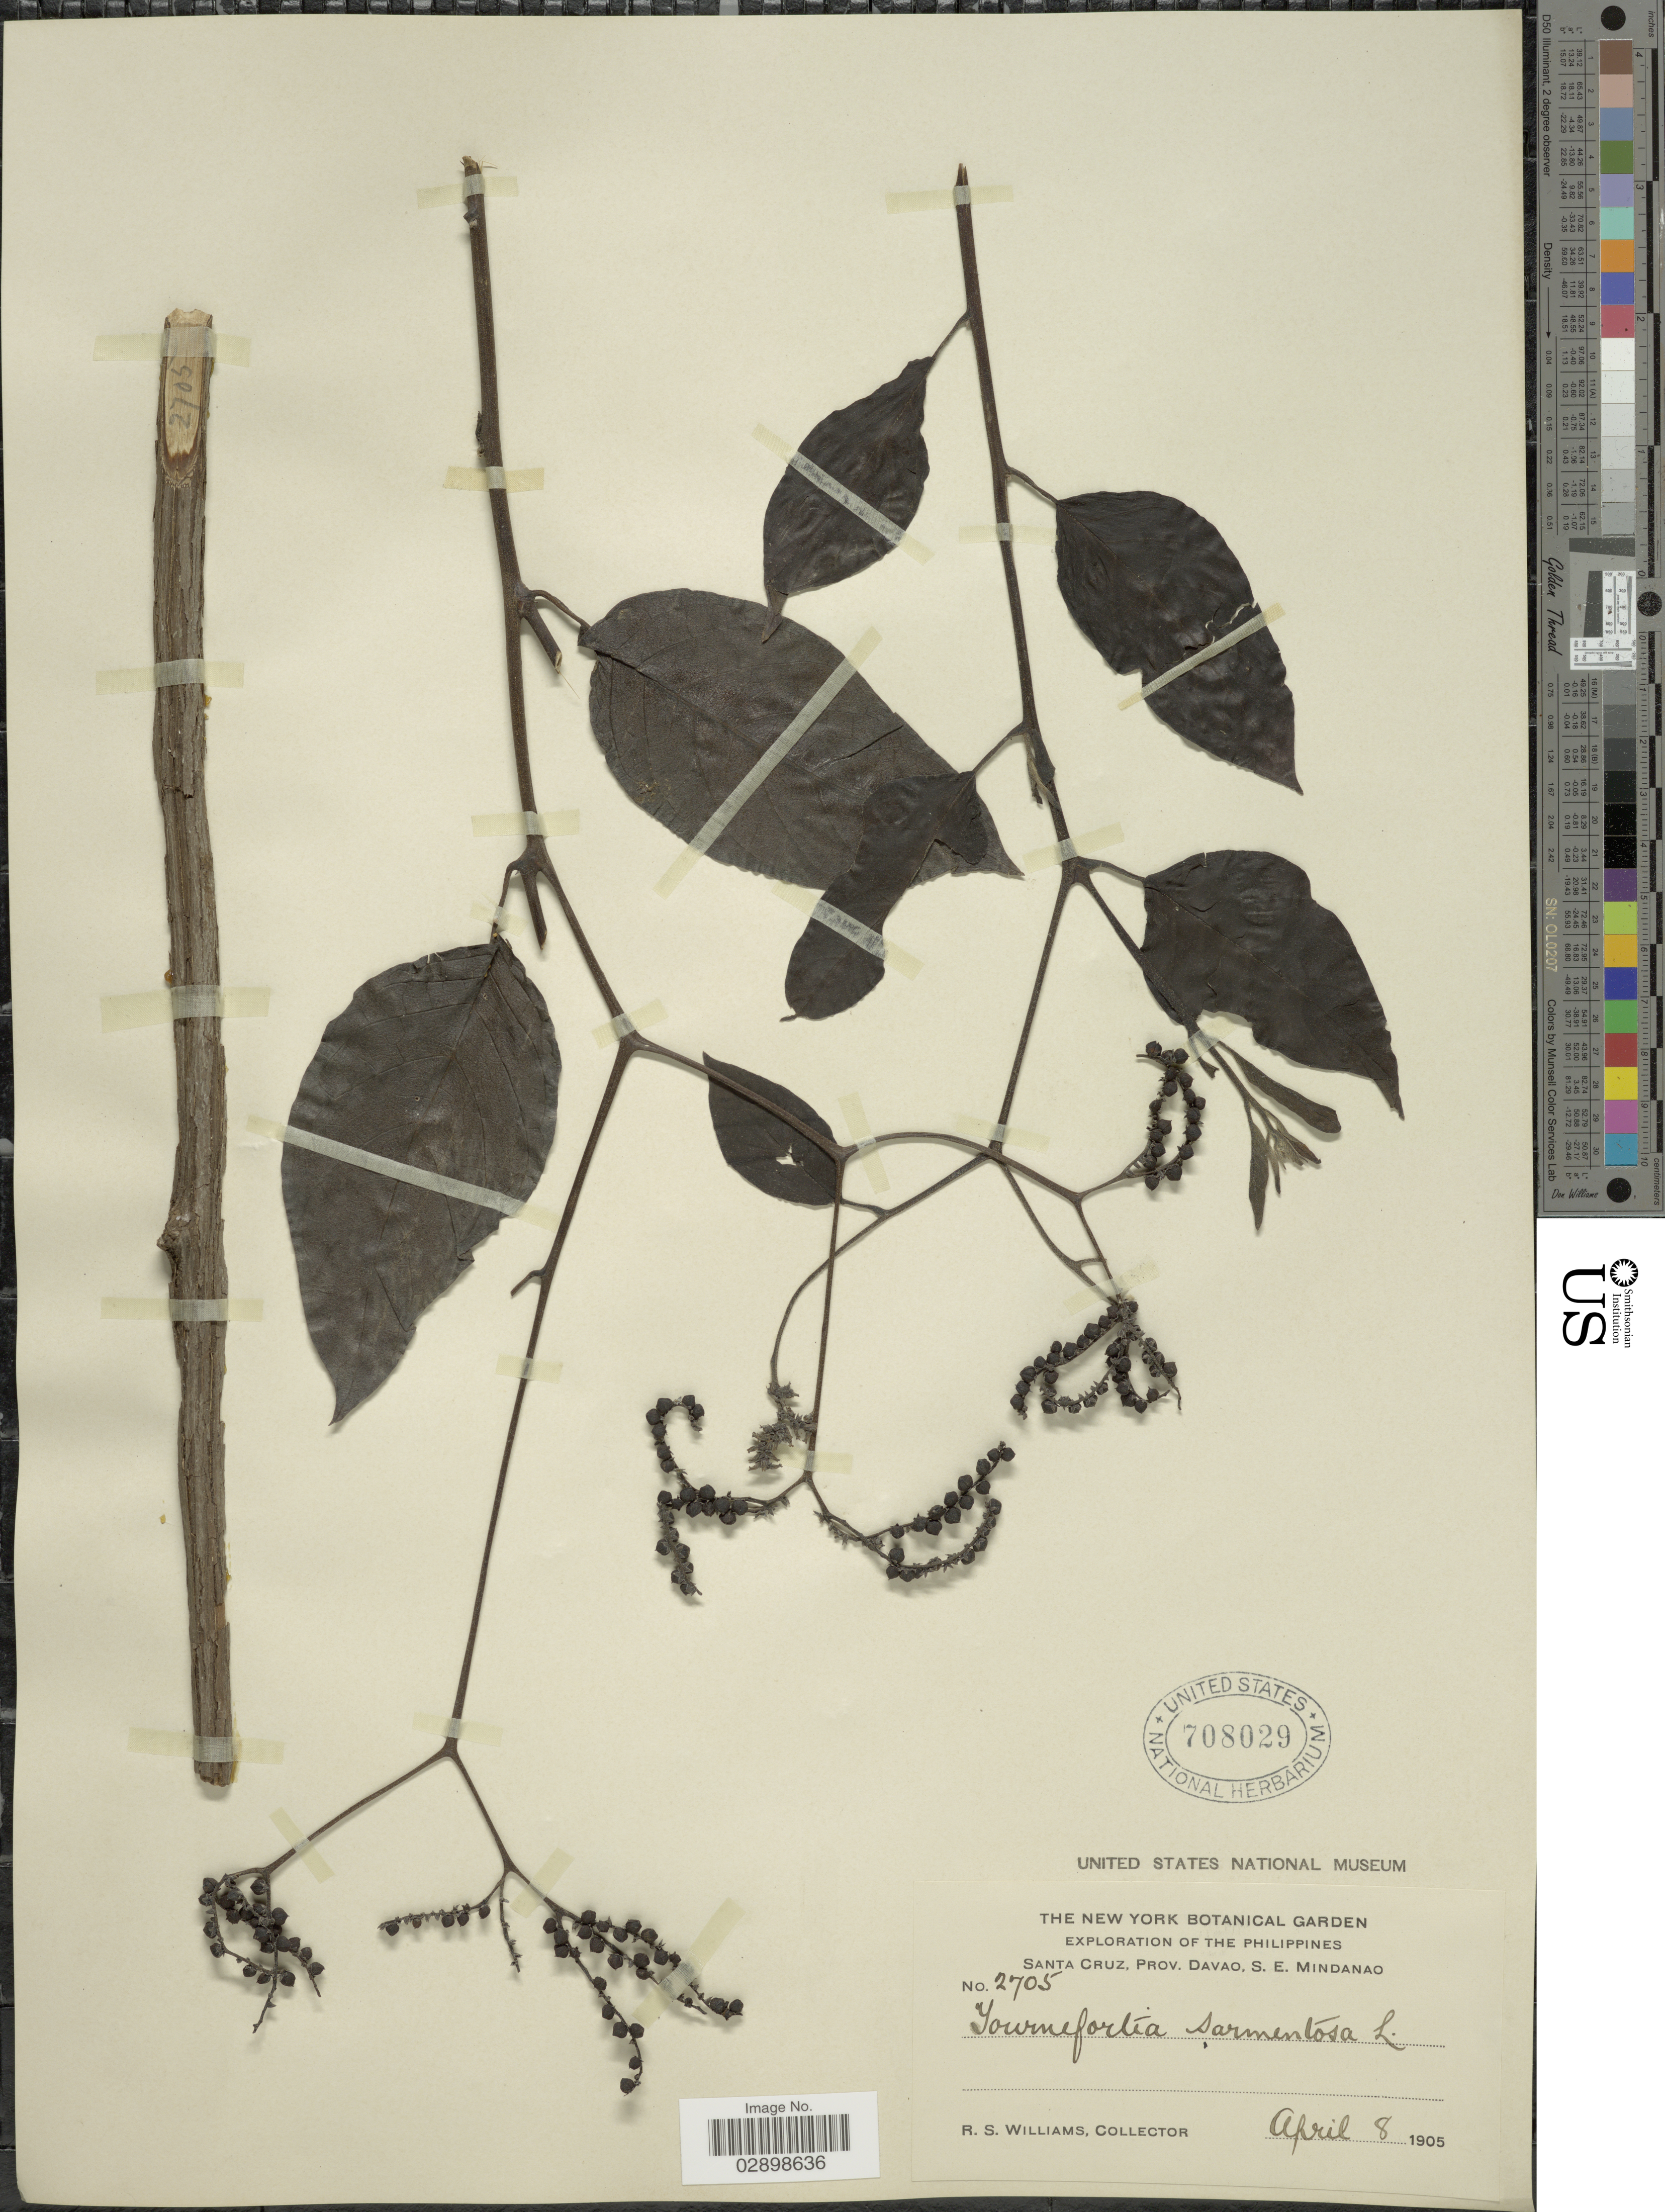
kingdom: Plantae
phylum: Tracheophyta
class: Magnoliopsida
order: Boraginales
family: Heliotropiaceae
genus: Tournefortia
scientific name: Tournefortia sarmentosa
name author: Lam.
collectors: R. S. Williams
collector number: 2705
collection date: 1905-04-08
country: Philippines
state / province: Davao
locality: Santa Cruz, Prov. Davao, S.E. Mindanao.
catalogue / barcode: US 708029